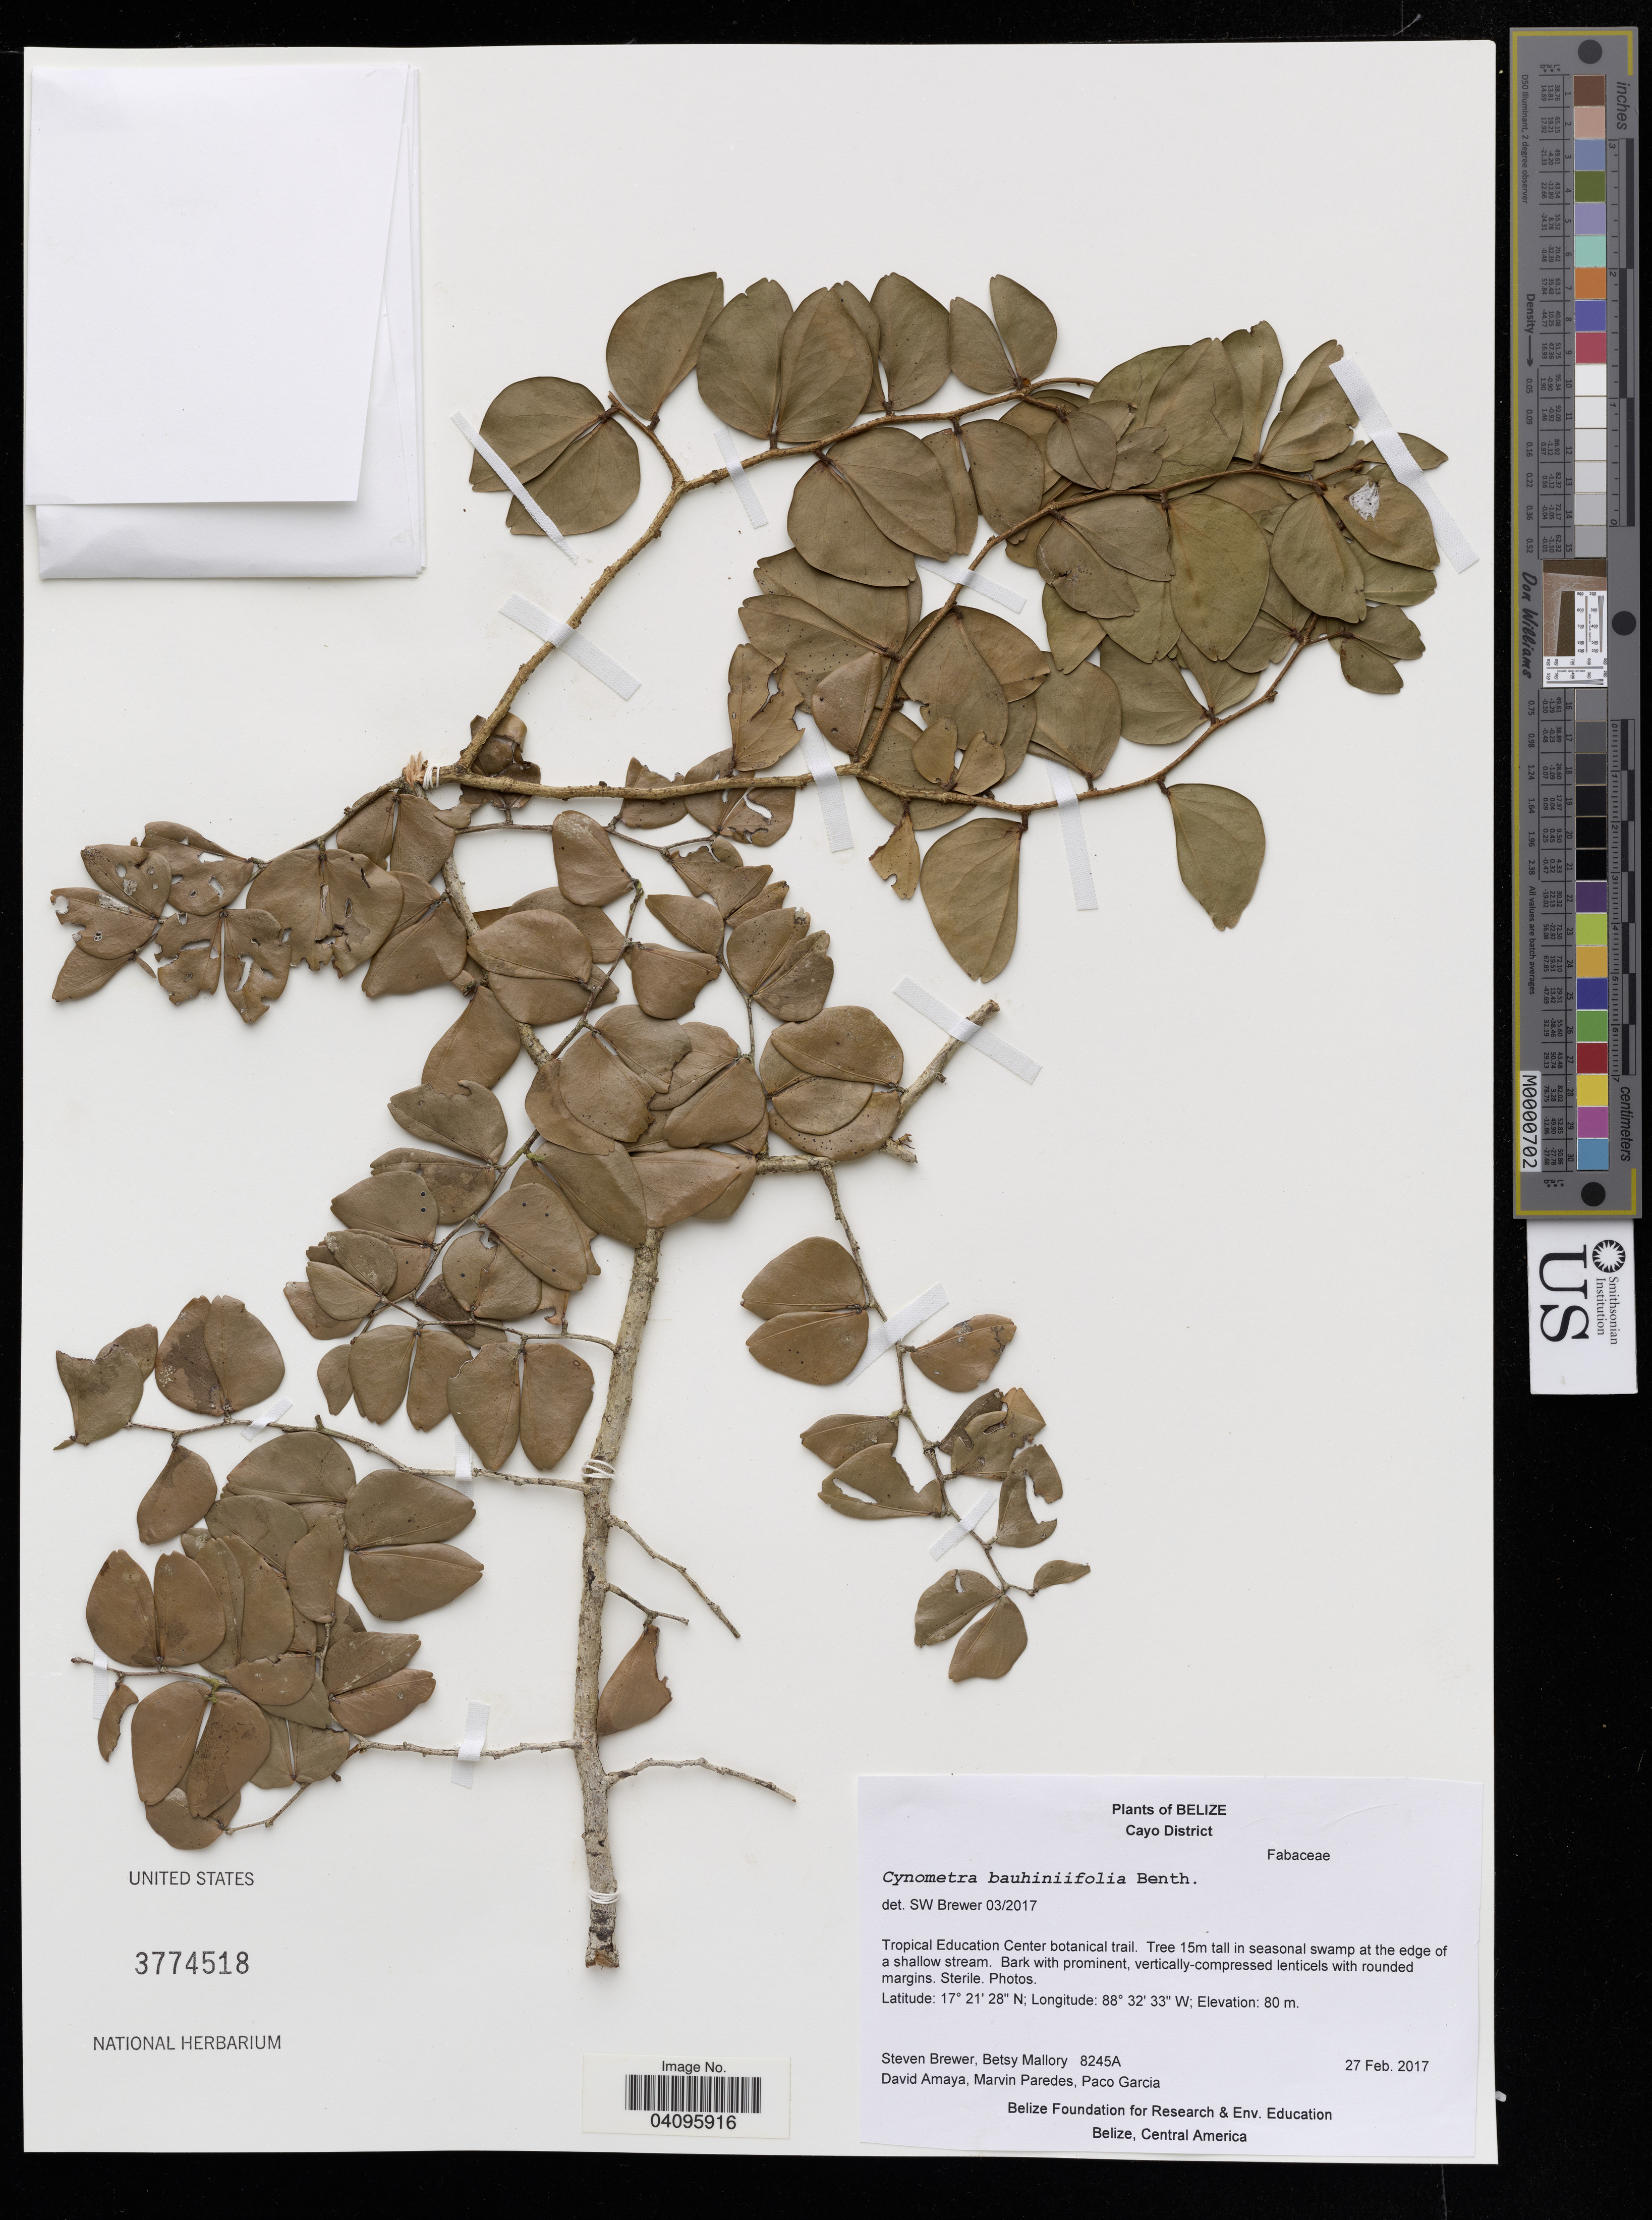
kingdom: Plantae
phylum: Tracheophyta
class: Magnoliopsida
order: Fabales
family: Fabaceae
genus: Cynometra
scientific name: Cynometra bauhiniifolia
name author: Benth.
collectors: S. Brewer, B. Mallory, D. Amaya & M. Paredes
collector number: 8245A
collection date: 2017-02-27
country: Belize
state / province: Cayo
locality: Tropical Education Center botanical trail.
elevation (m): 80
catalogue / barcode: US 3774518